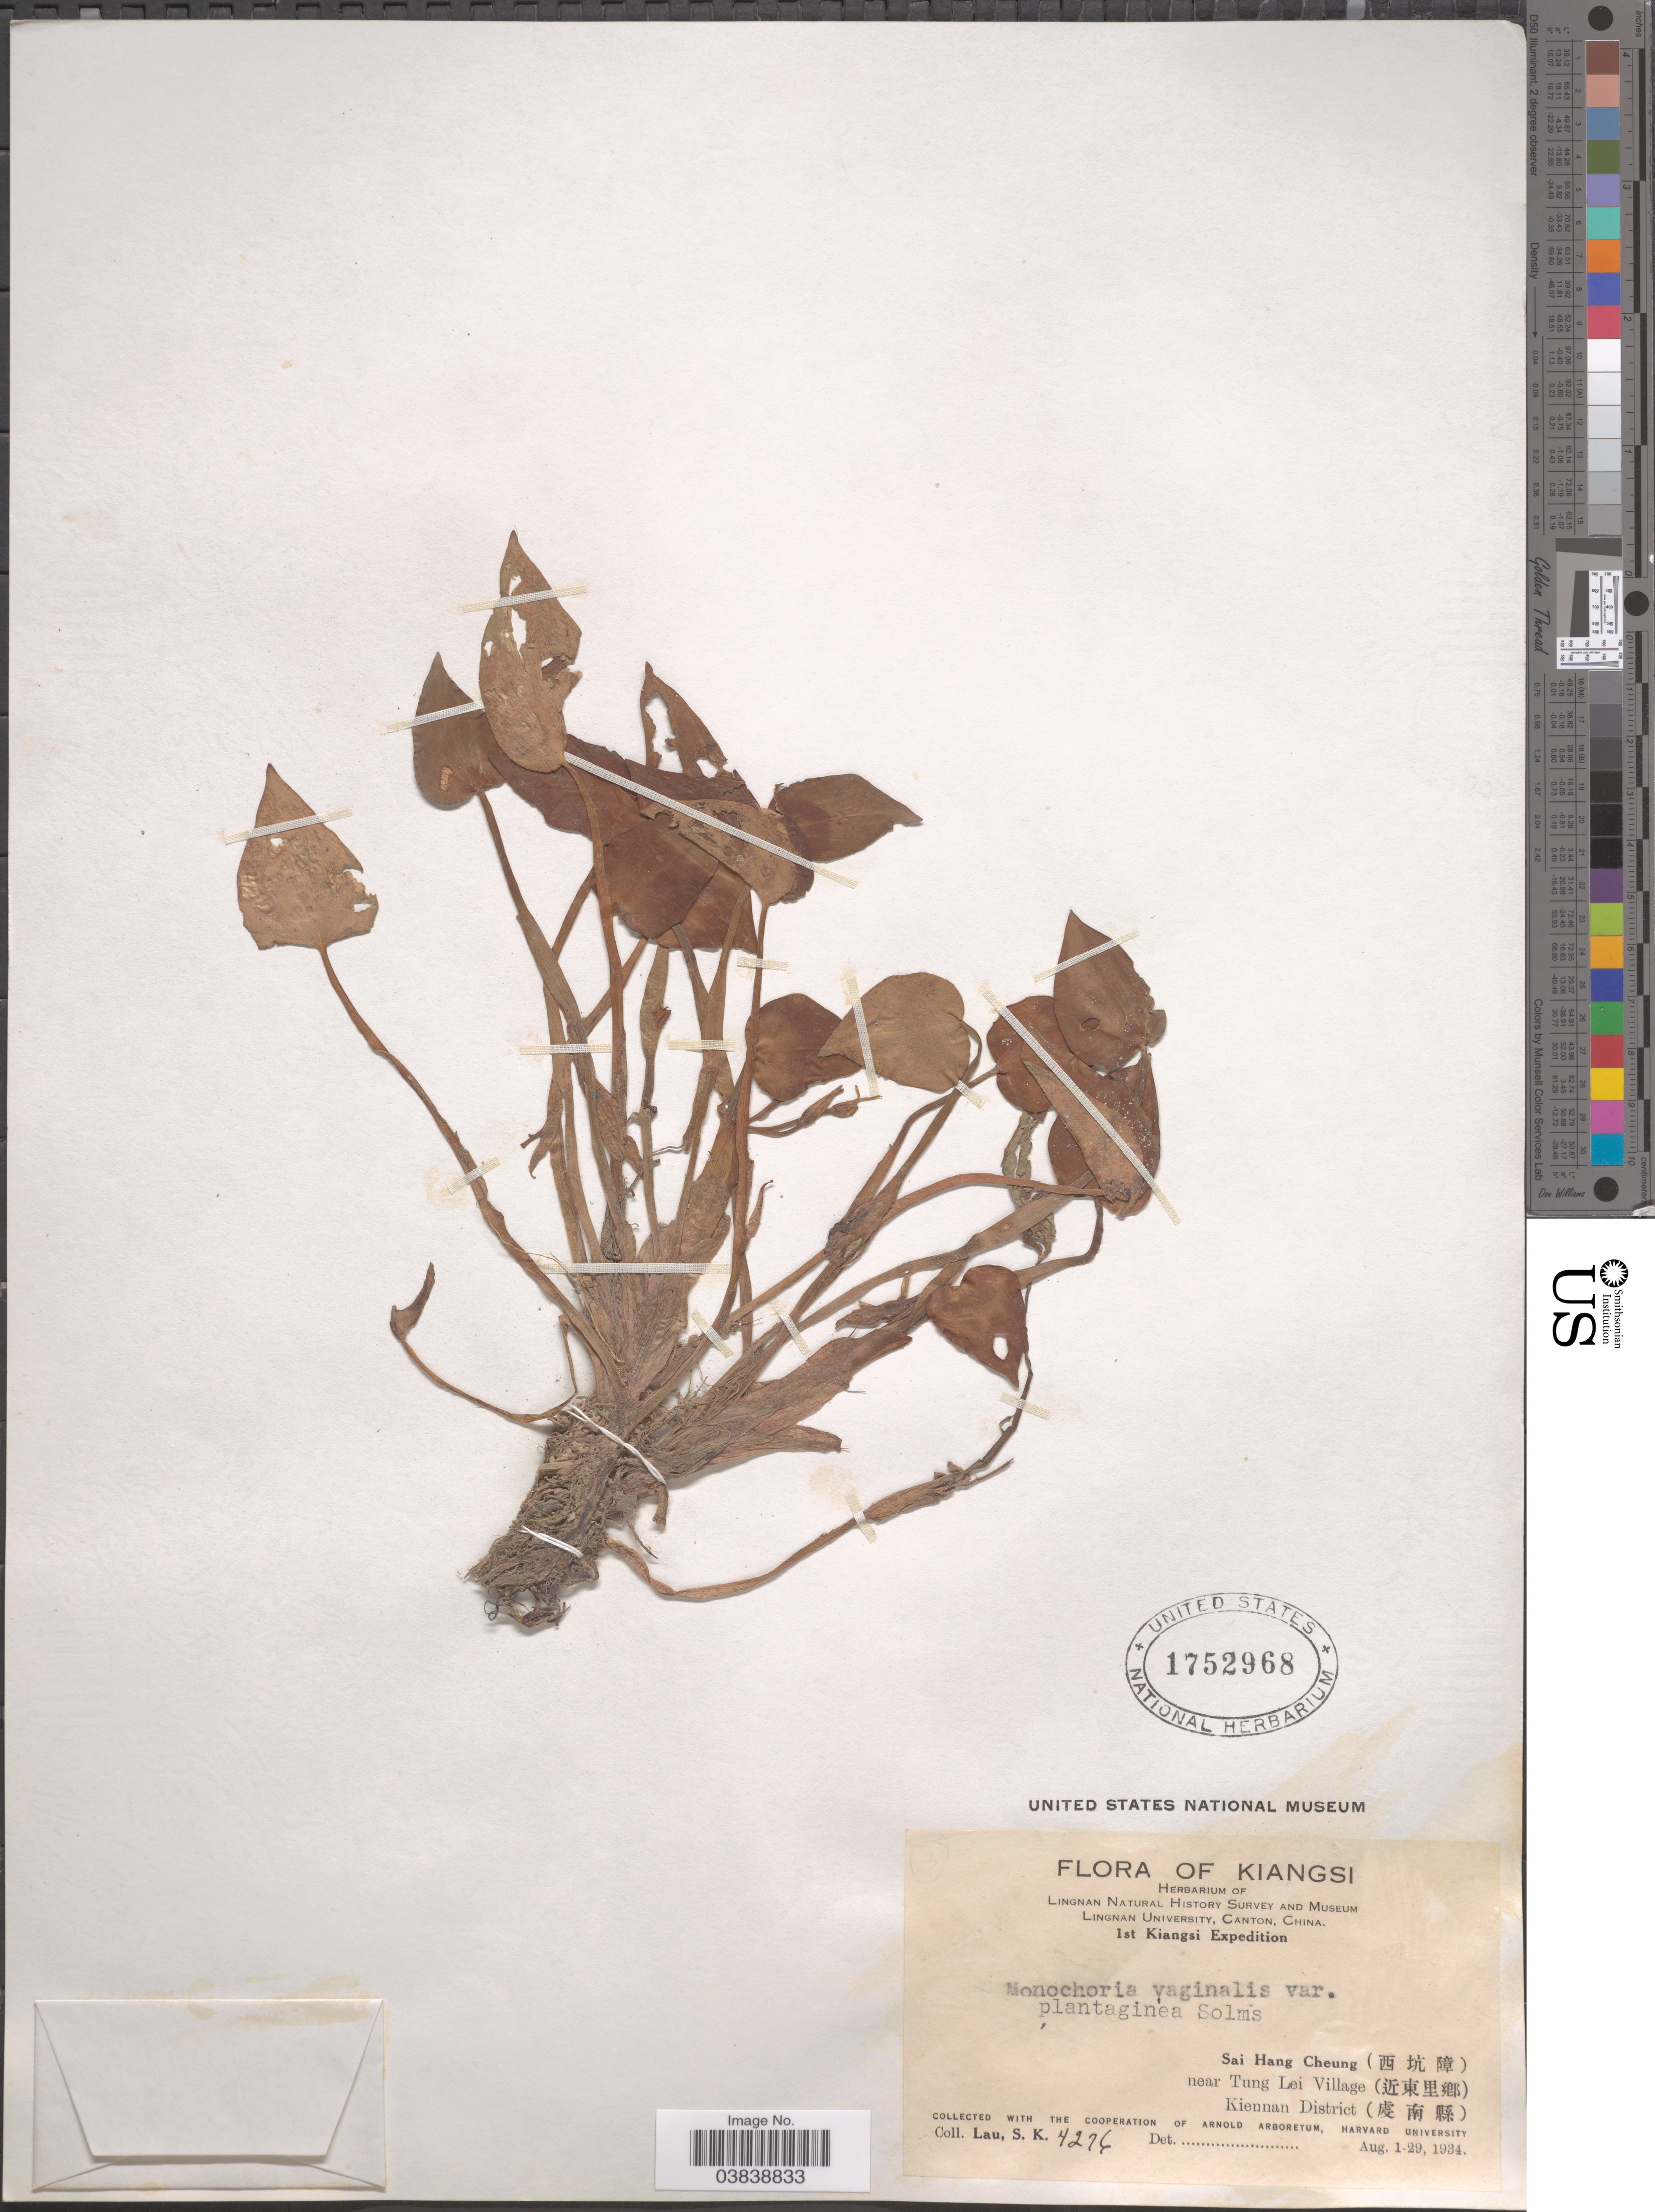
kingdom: Plantae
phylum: Tracheophyta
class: Liliopsida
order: Commelinales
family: Pontederiaceae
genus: Monochoria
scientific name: Monochoria vaginalis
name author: (Burm. f.) C. Presl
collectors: S. K. Lau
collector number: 4276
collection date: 1934-08-01/1934-08-29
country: China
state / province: Jiangxi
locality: Kiangsi. Sai Hang Cheung (X) near Tung Lei Village (X) Kiennan District (X).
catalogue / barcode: US 1752968